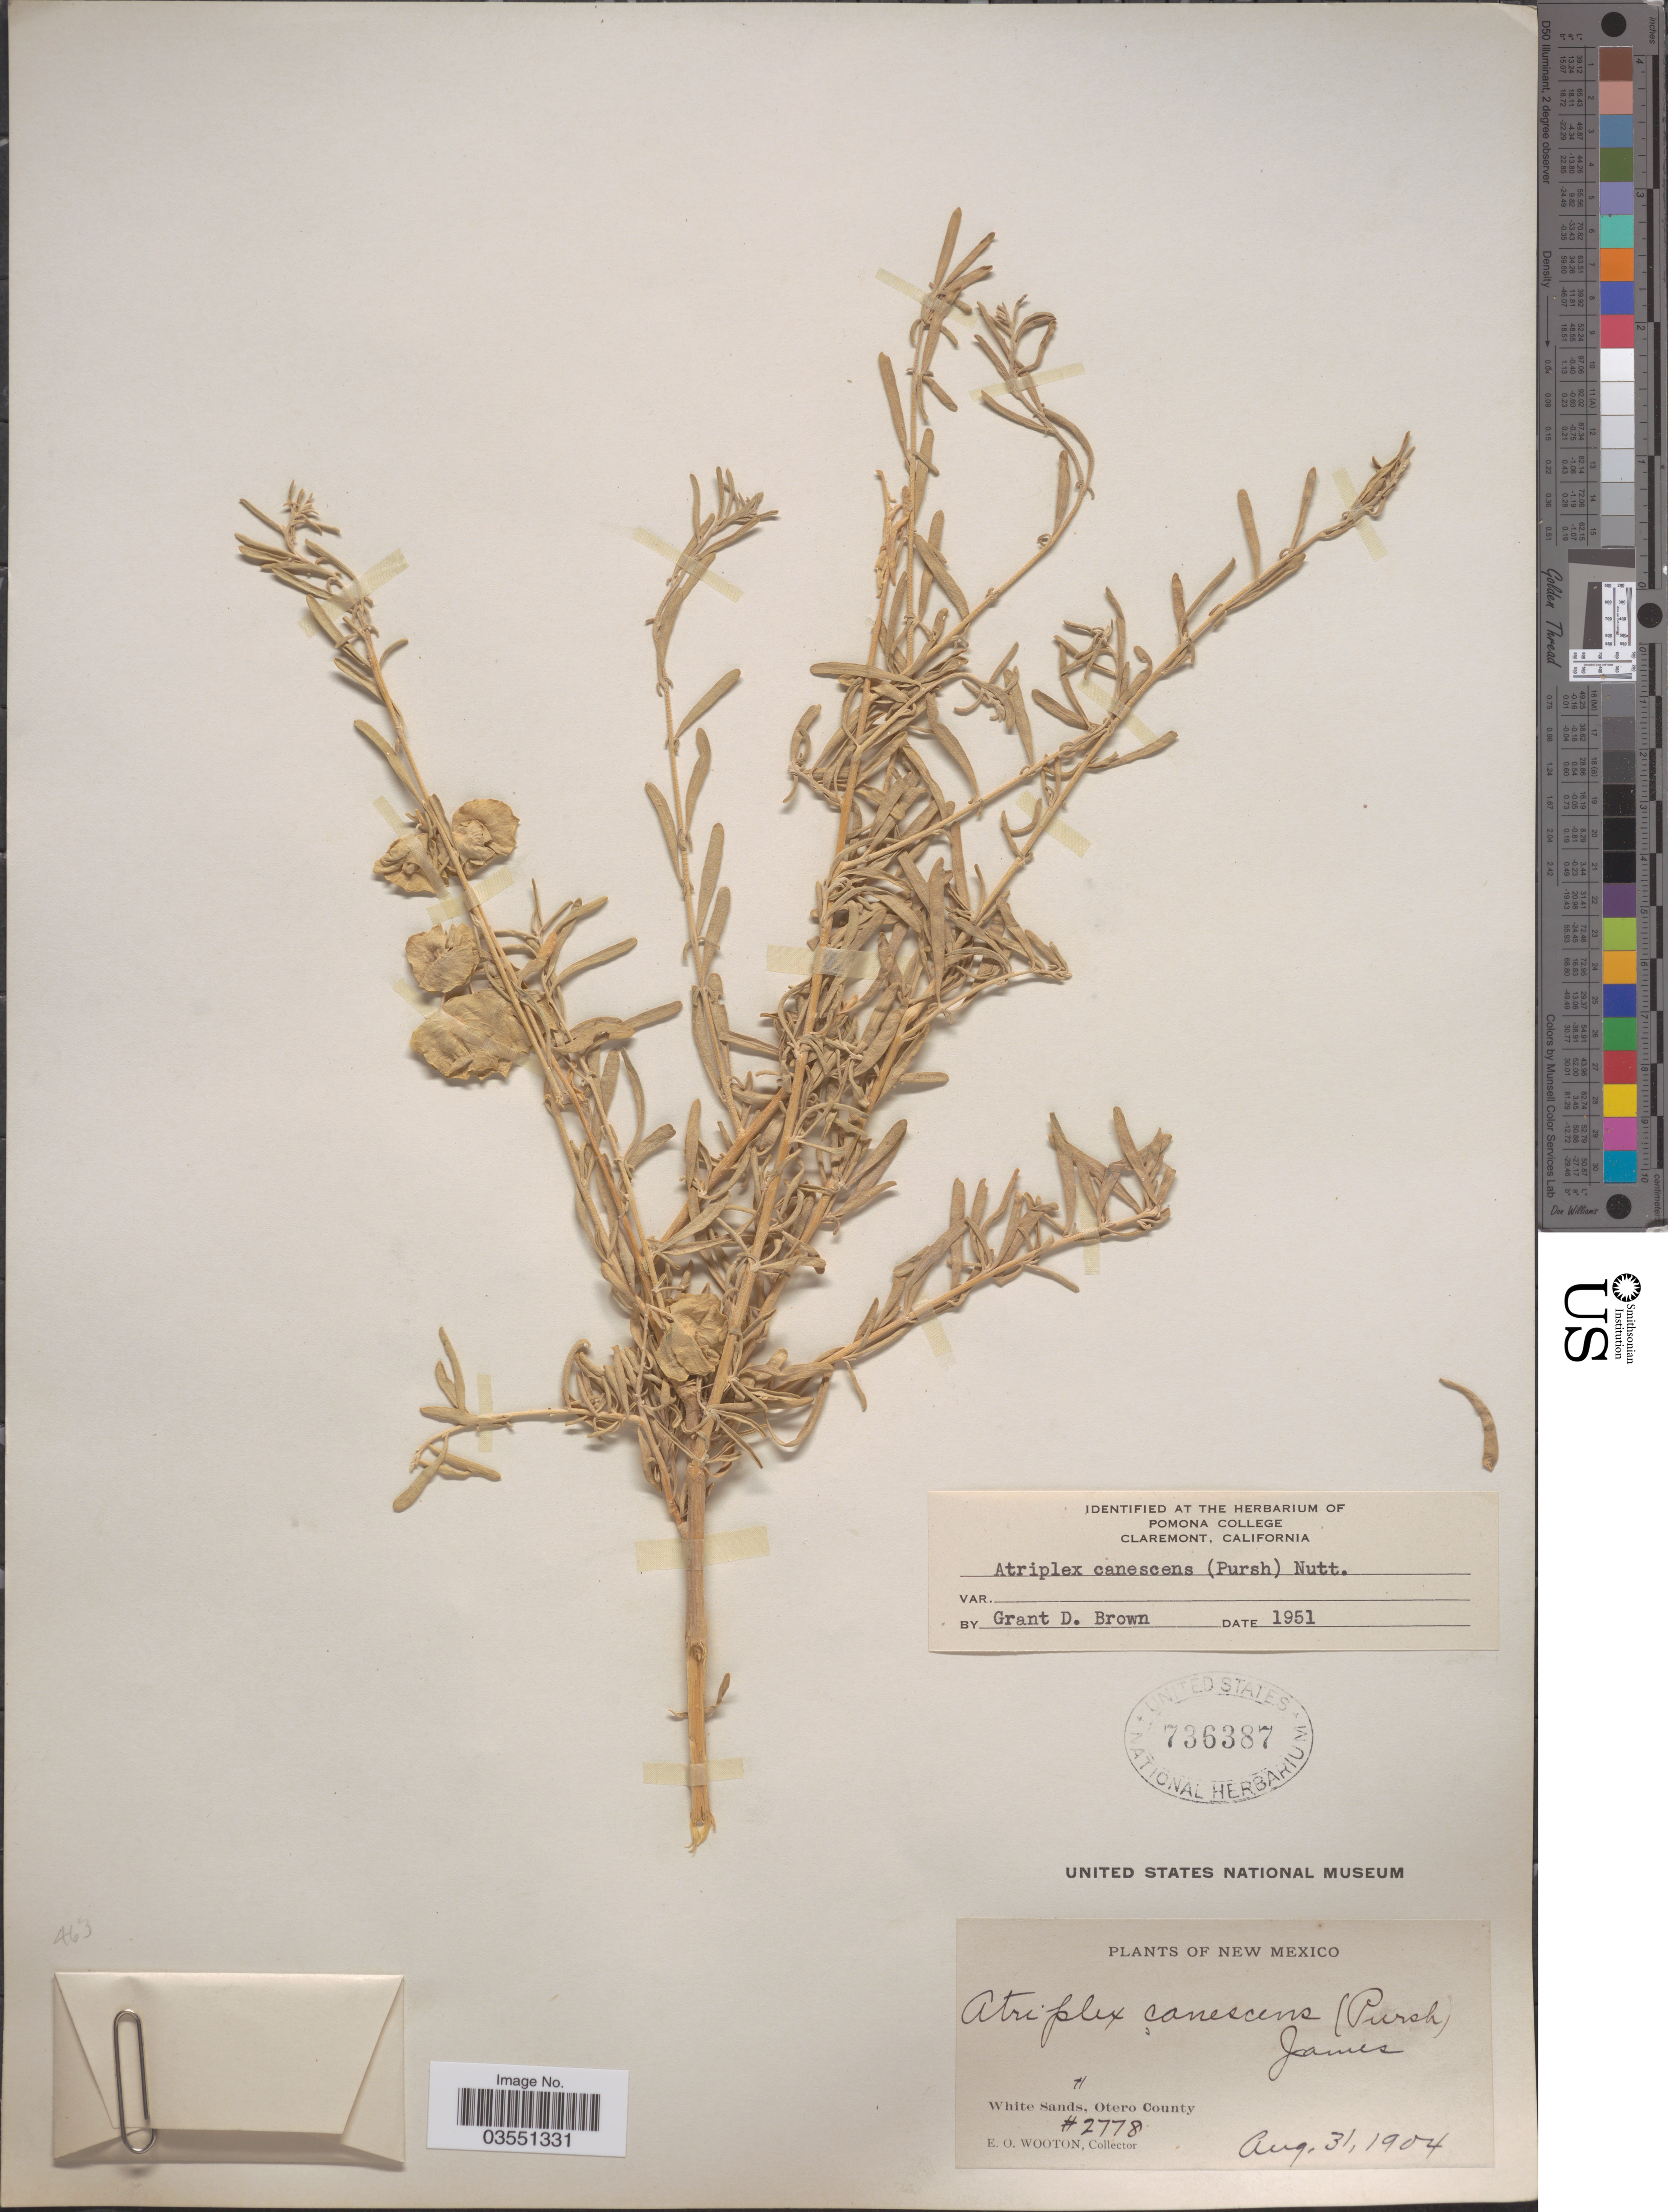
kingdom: Plantae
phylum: Tracheophyta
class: Magnoliopsida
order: Caryophyllales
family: Amaranthaceae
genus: Atriplex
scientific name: Atriplex canescens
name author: (Pursh) Nutt.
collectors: E. O. Wooton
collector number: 2778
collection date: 1904-08-31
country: United States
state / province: New Mexico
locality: White Sands, Otero County.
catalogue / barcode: US 736387